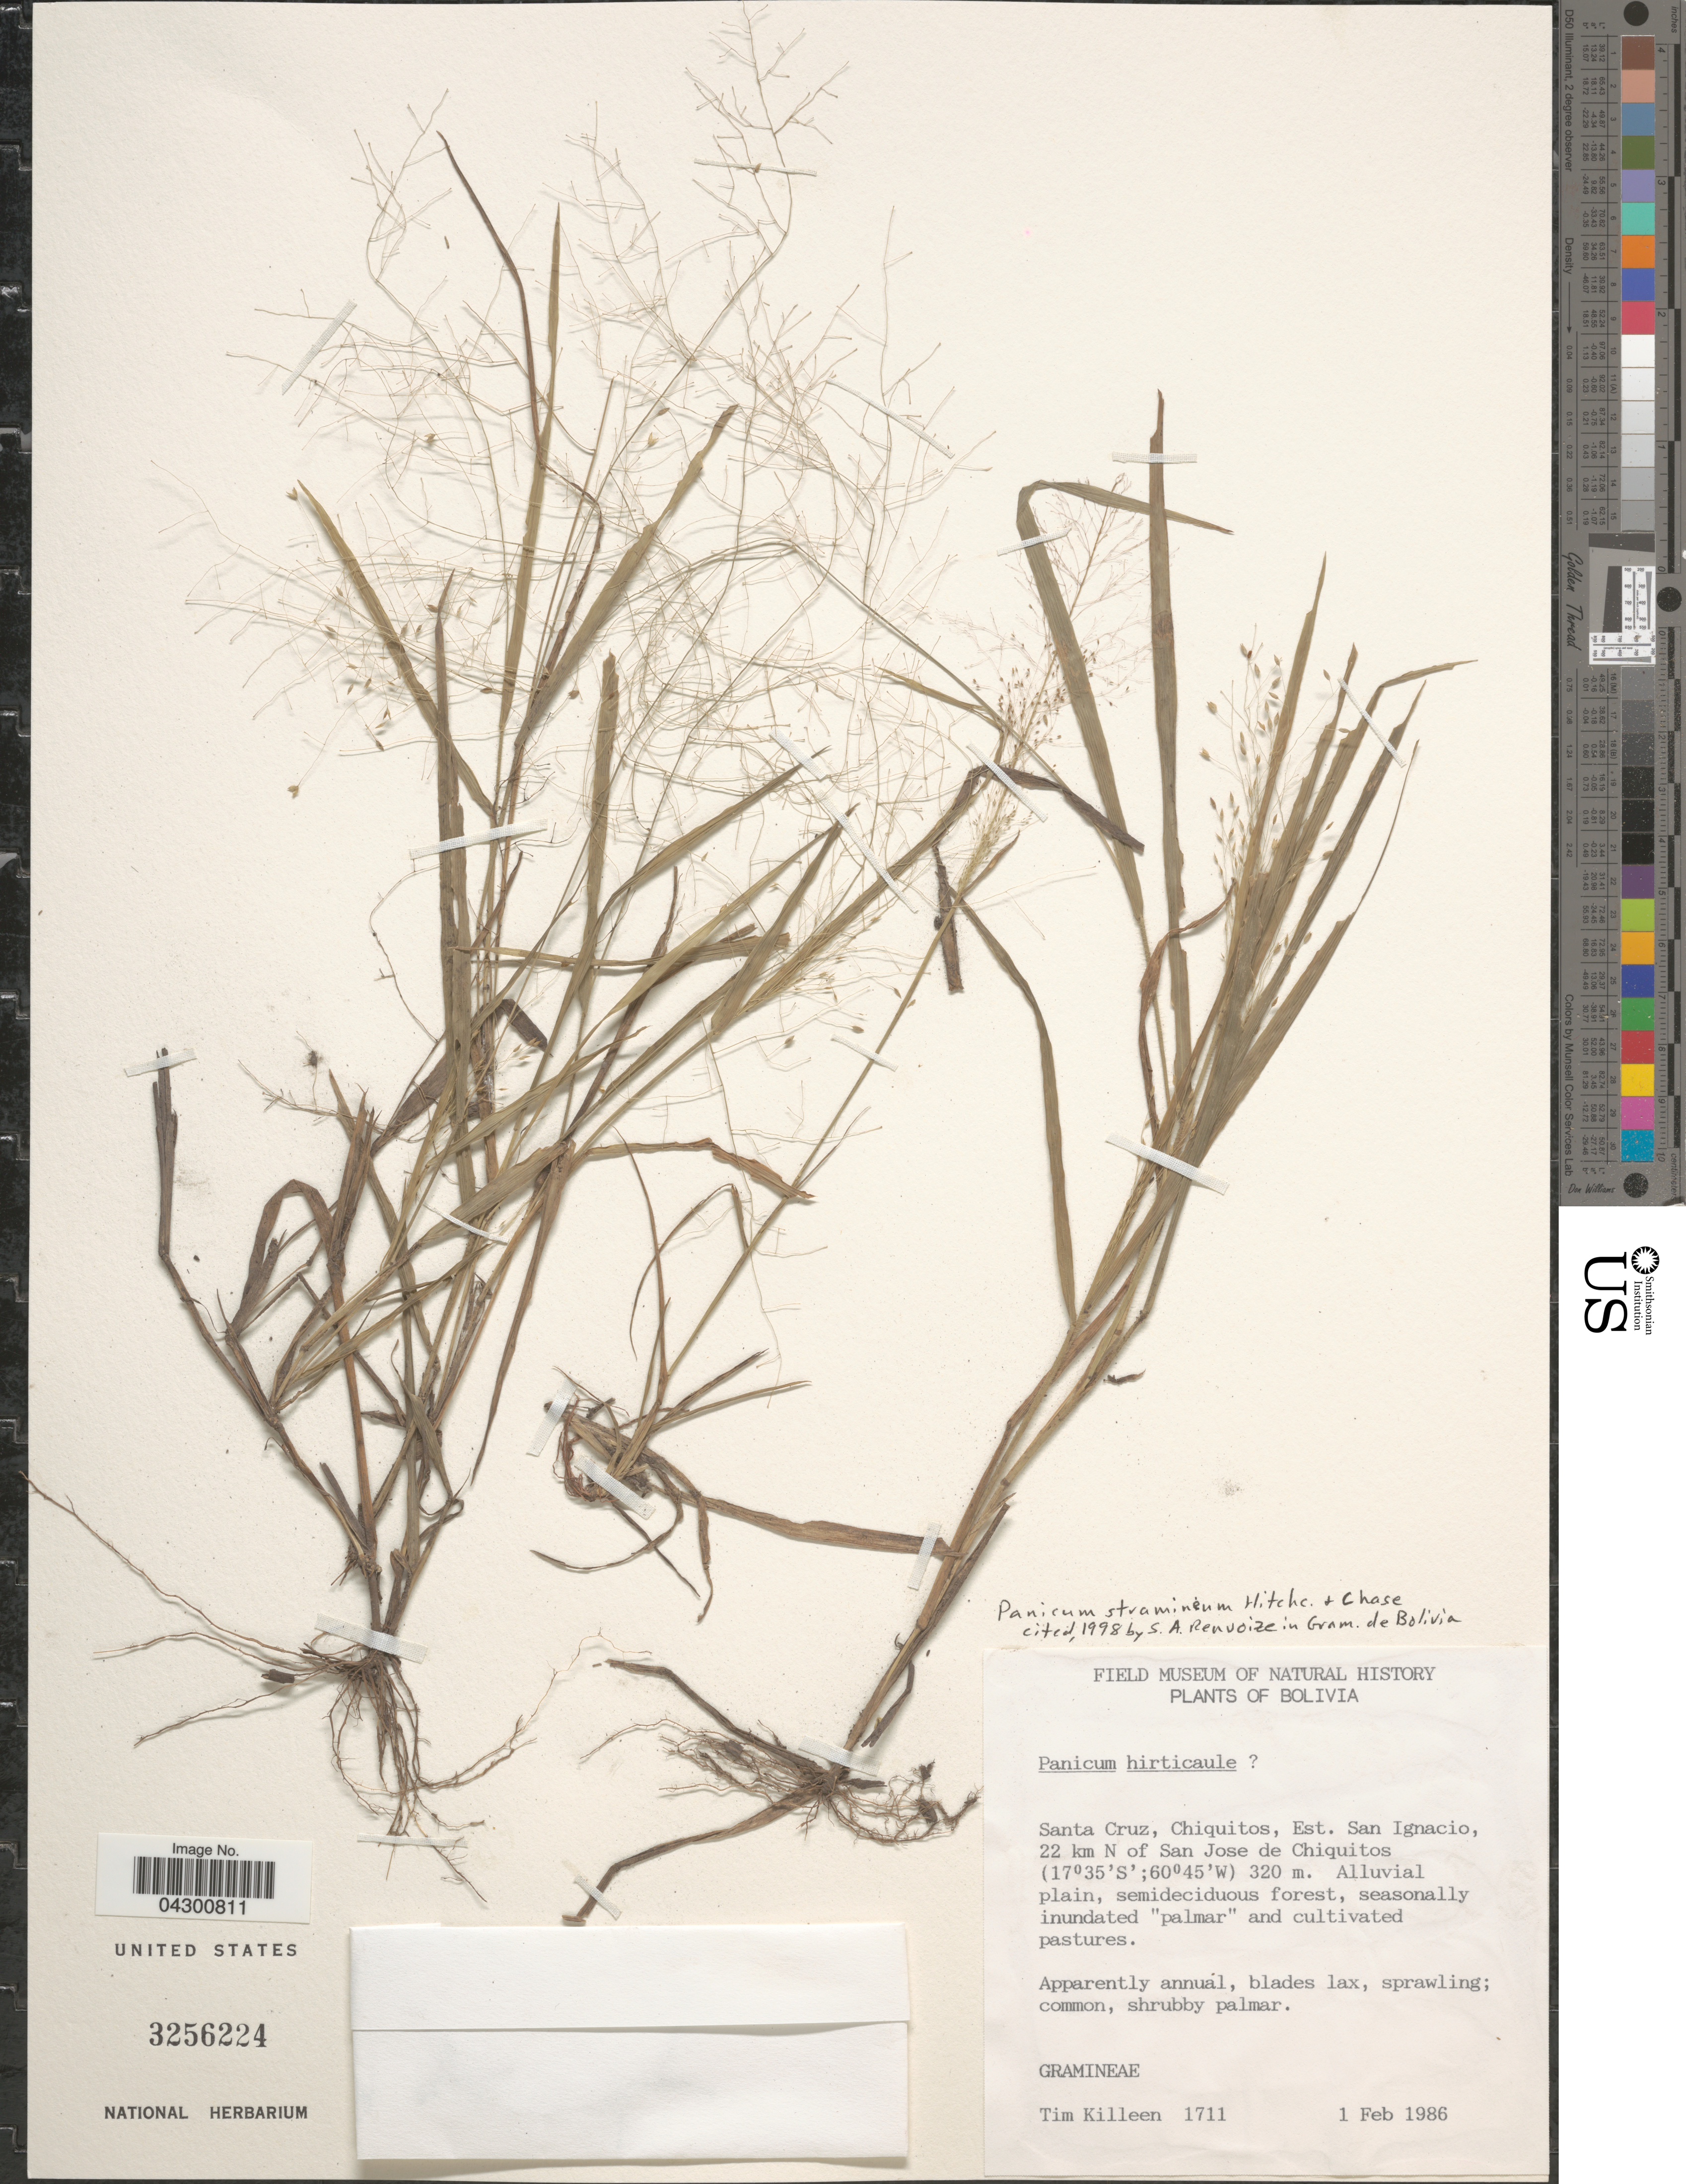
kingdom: Plantae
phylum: Tracheophyta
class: Liliopsida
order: Poales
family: Poaceae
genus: Panicum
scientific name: Panicum stramineum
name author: Hitchc. & Chase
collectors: T. J. Killeen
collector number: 1711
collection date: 1986-02-01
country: Bolivia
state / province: Santa Cruz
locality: Chiquitos, Est. San Ignacio, 22 km N of San Jose de Chiquitos.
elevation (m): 320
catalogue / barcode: US 3256224